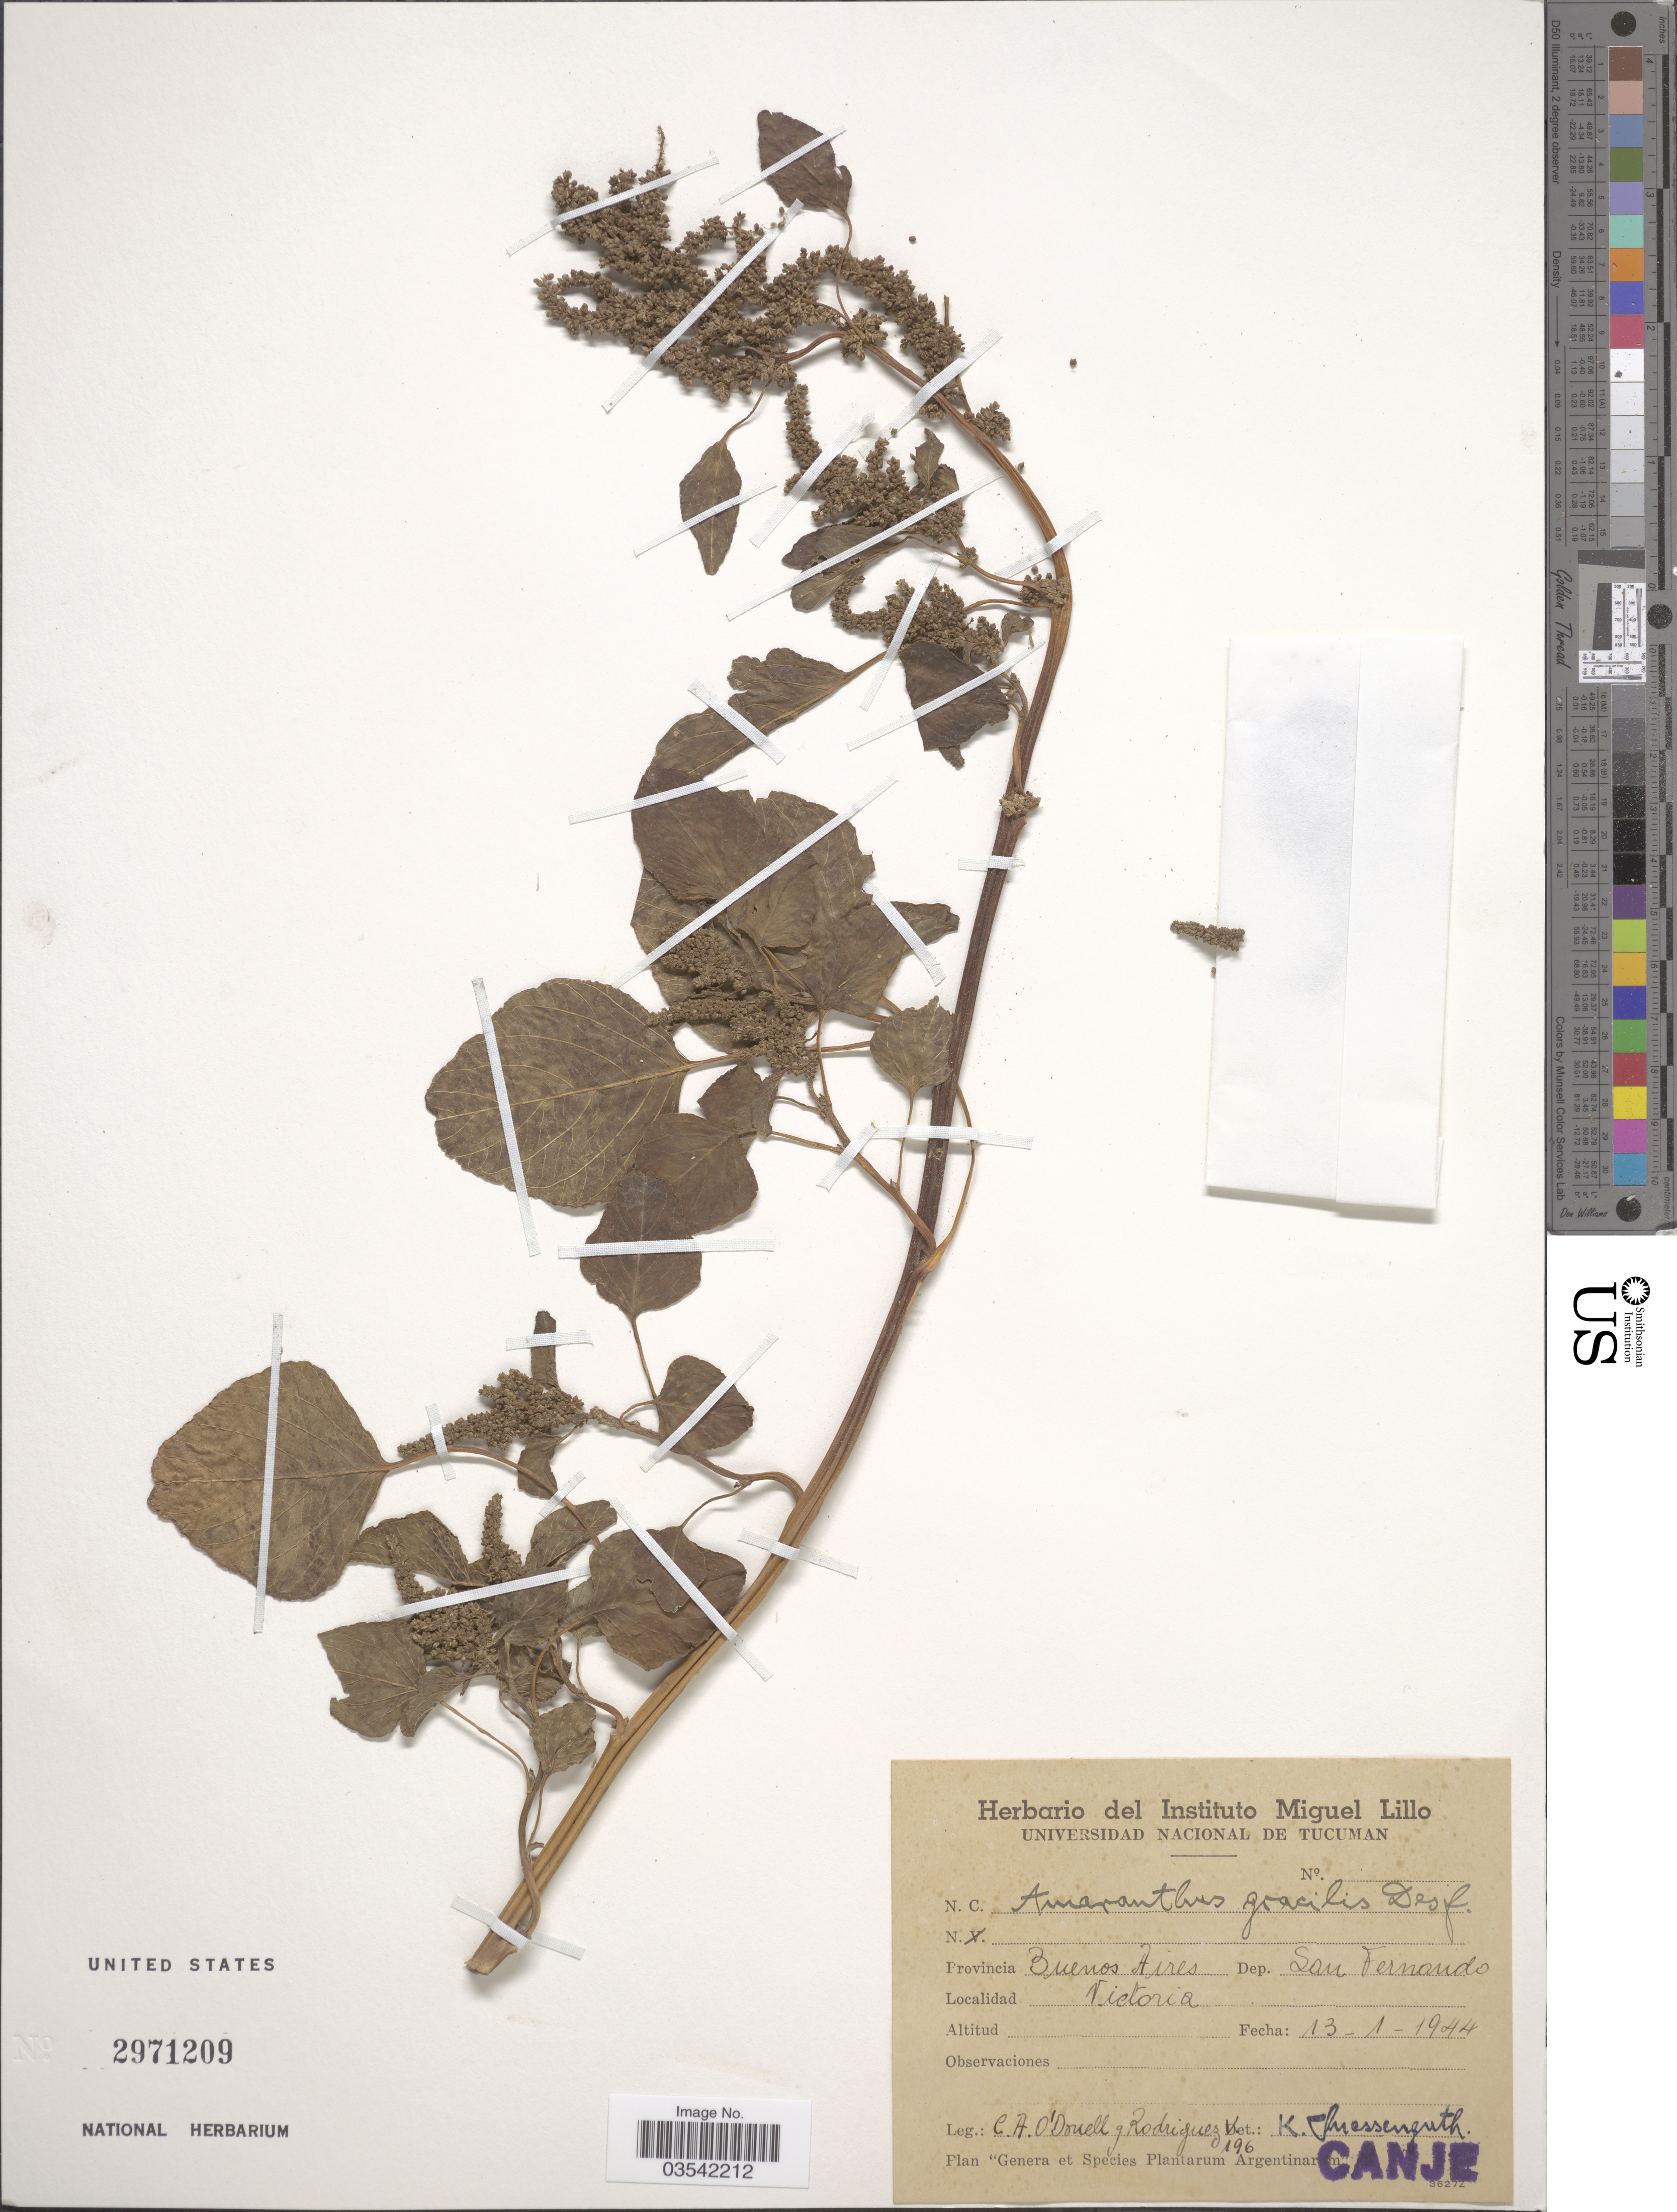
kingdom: Plantae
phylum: Tracheophyta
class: Magnoliopsida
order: Caryophyllales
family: Amaranthaceae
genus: Amaranthus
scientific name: Amaranthus viridis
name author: L.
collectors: C. A. O'Donell, Rodriguez, -- & K. Suessenguth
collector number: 196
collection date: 1944-01-13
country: Argentina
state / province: Buenos Aires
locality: Dep. San Fernando Victoria.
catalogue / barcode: US 2971209